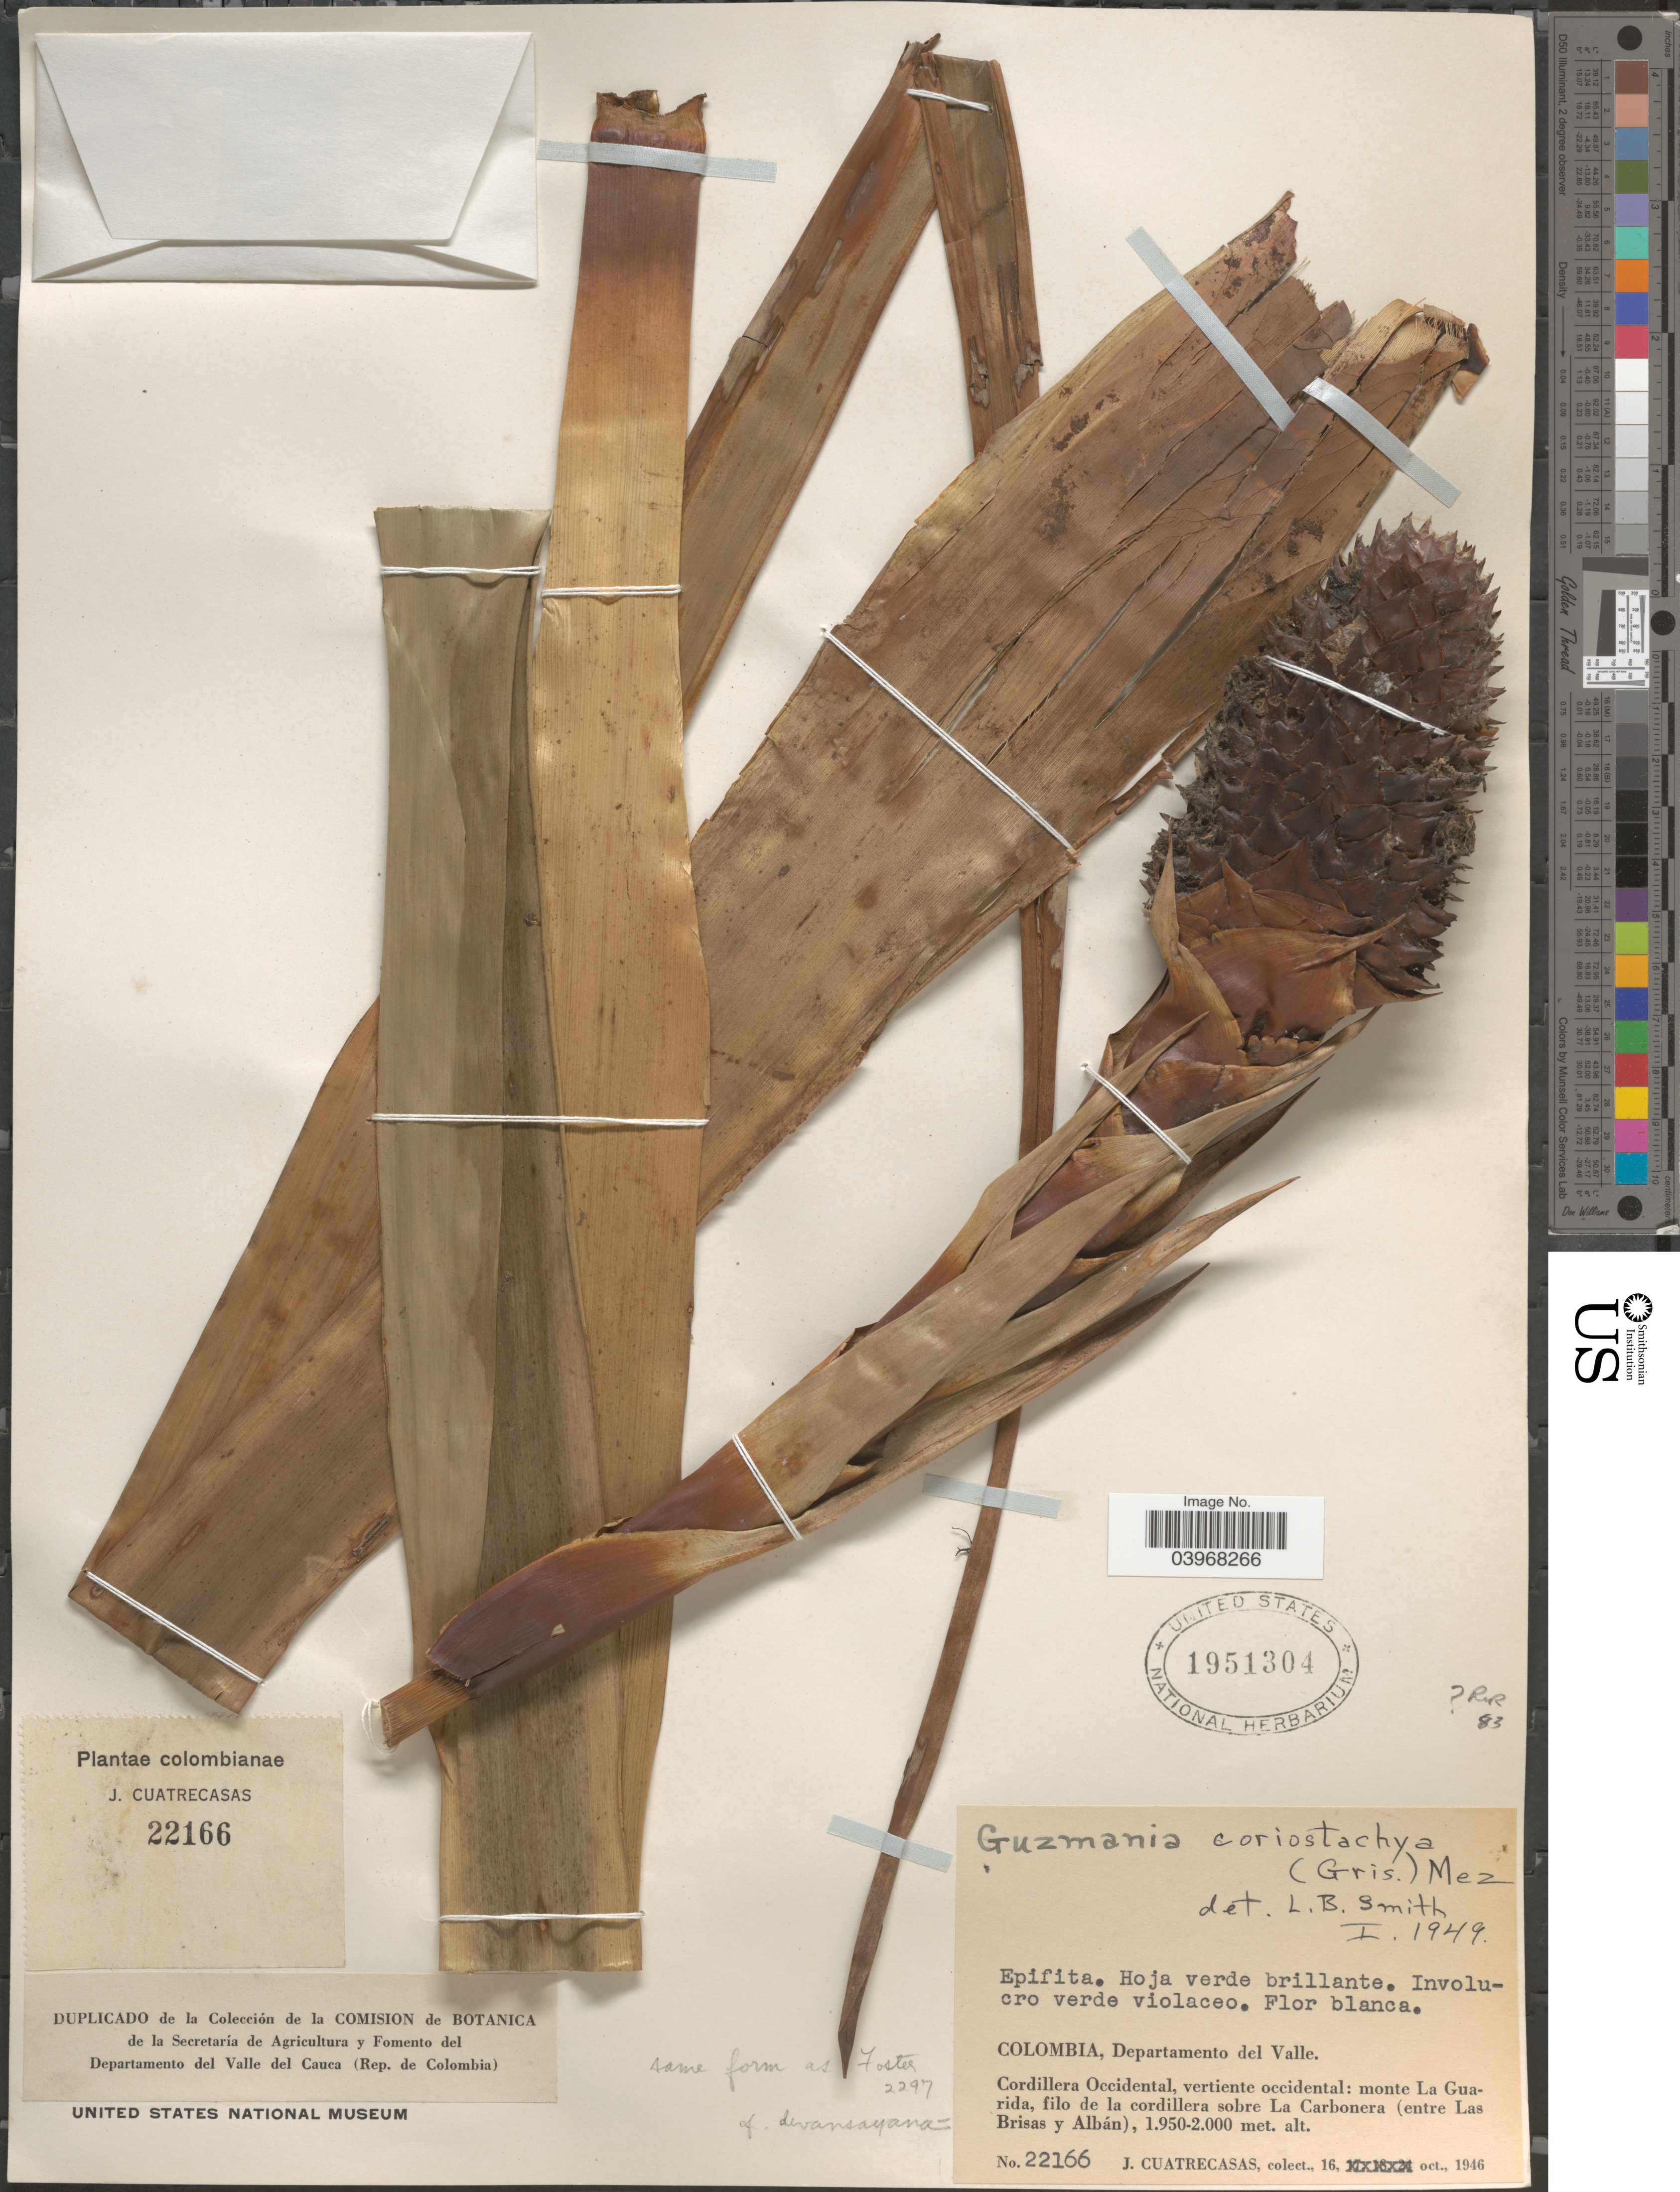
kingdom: Plantae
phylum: Tracheophyta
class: Liliopsida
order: Poales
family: Bromeliaceae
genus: Guzmania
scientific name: Guzmania coriostachya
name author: (Griseb.) Mez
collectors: J. Cuatrecasas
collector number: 22166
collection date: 1946-10-16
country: Colombia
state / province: Valle del Cauca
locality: Departamento del Valle. Cordillera Occidental, vertiente occidental: monte La Guarida, filo de la cordillera sobre La Carbonera (entre Las Brisas y Albán).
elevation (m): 1950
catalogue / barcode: US 1951304